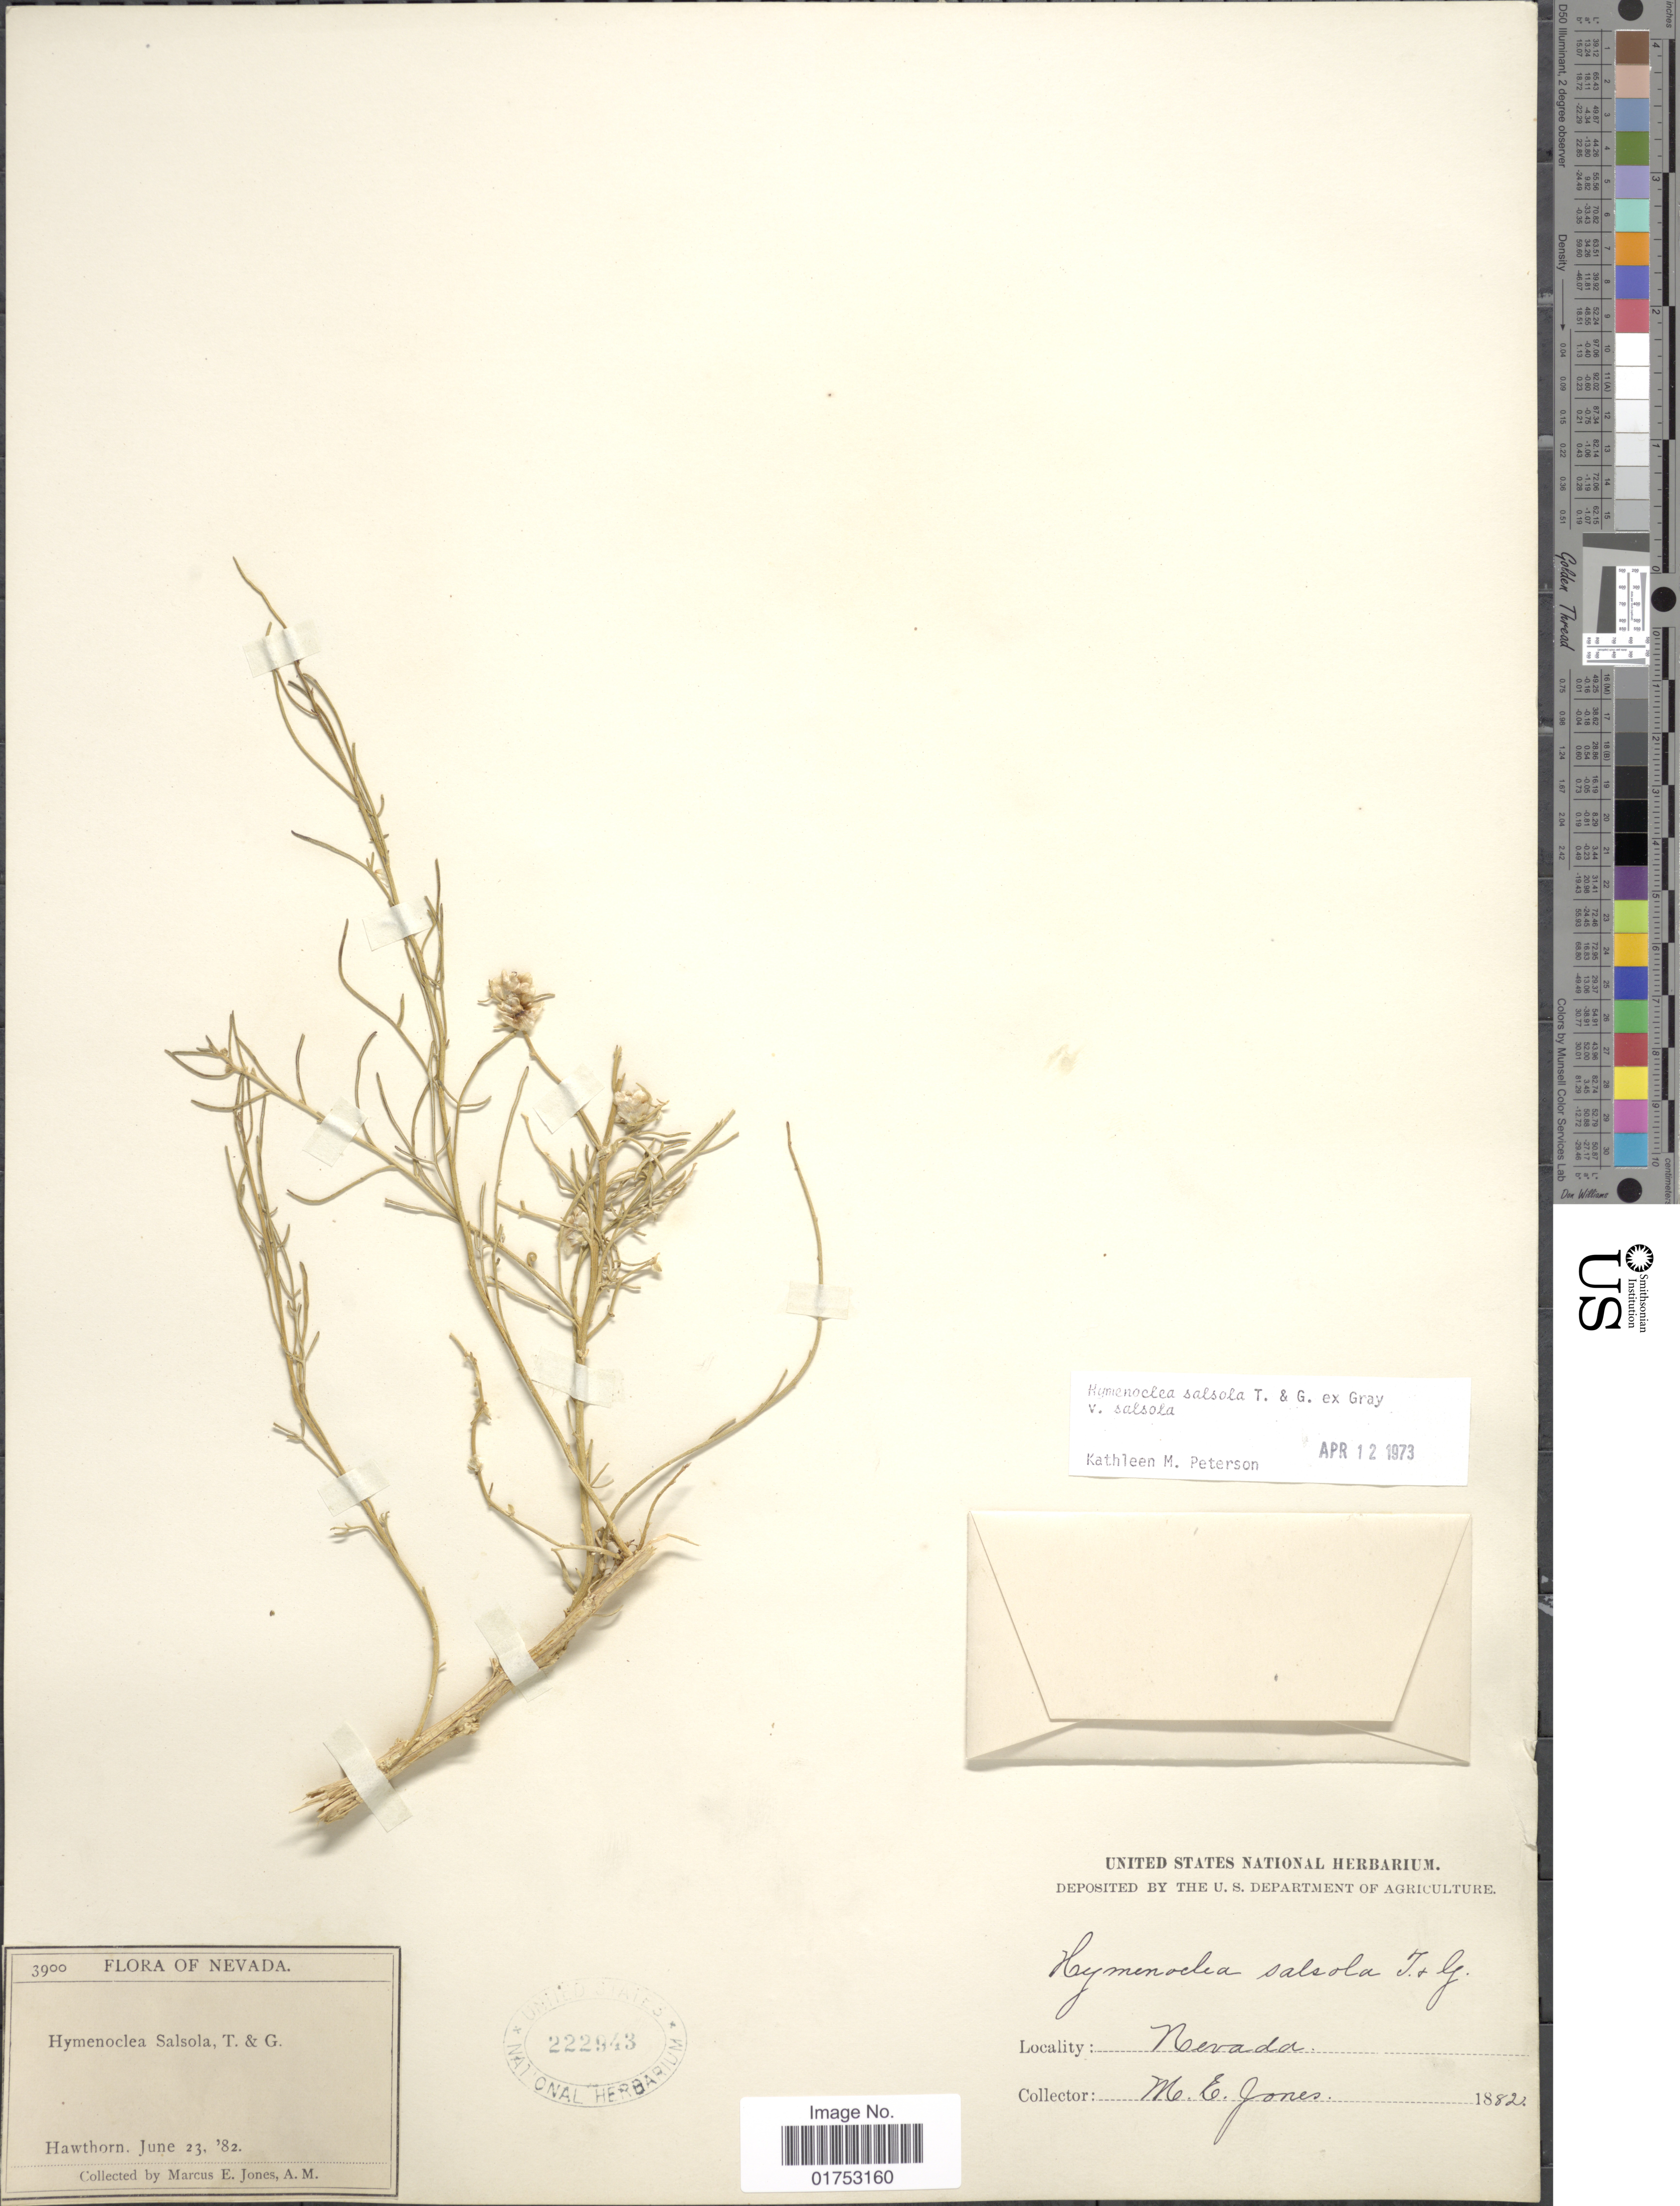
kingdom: Plantae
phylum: Tracheophyta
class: Magnoliopsida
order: Asterales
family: Asteraceae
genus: Hymenoclea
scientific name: Hymenoclea salsola var. salsola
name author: Torr. & A. Gray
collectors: M. E. Jones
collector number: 3900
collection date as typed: Transcribed d/m/y: 23/6/82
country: United States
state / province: Nevada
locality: Hawthorn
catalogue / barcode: US 222943